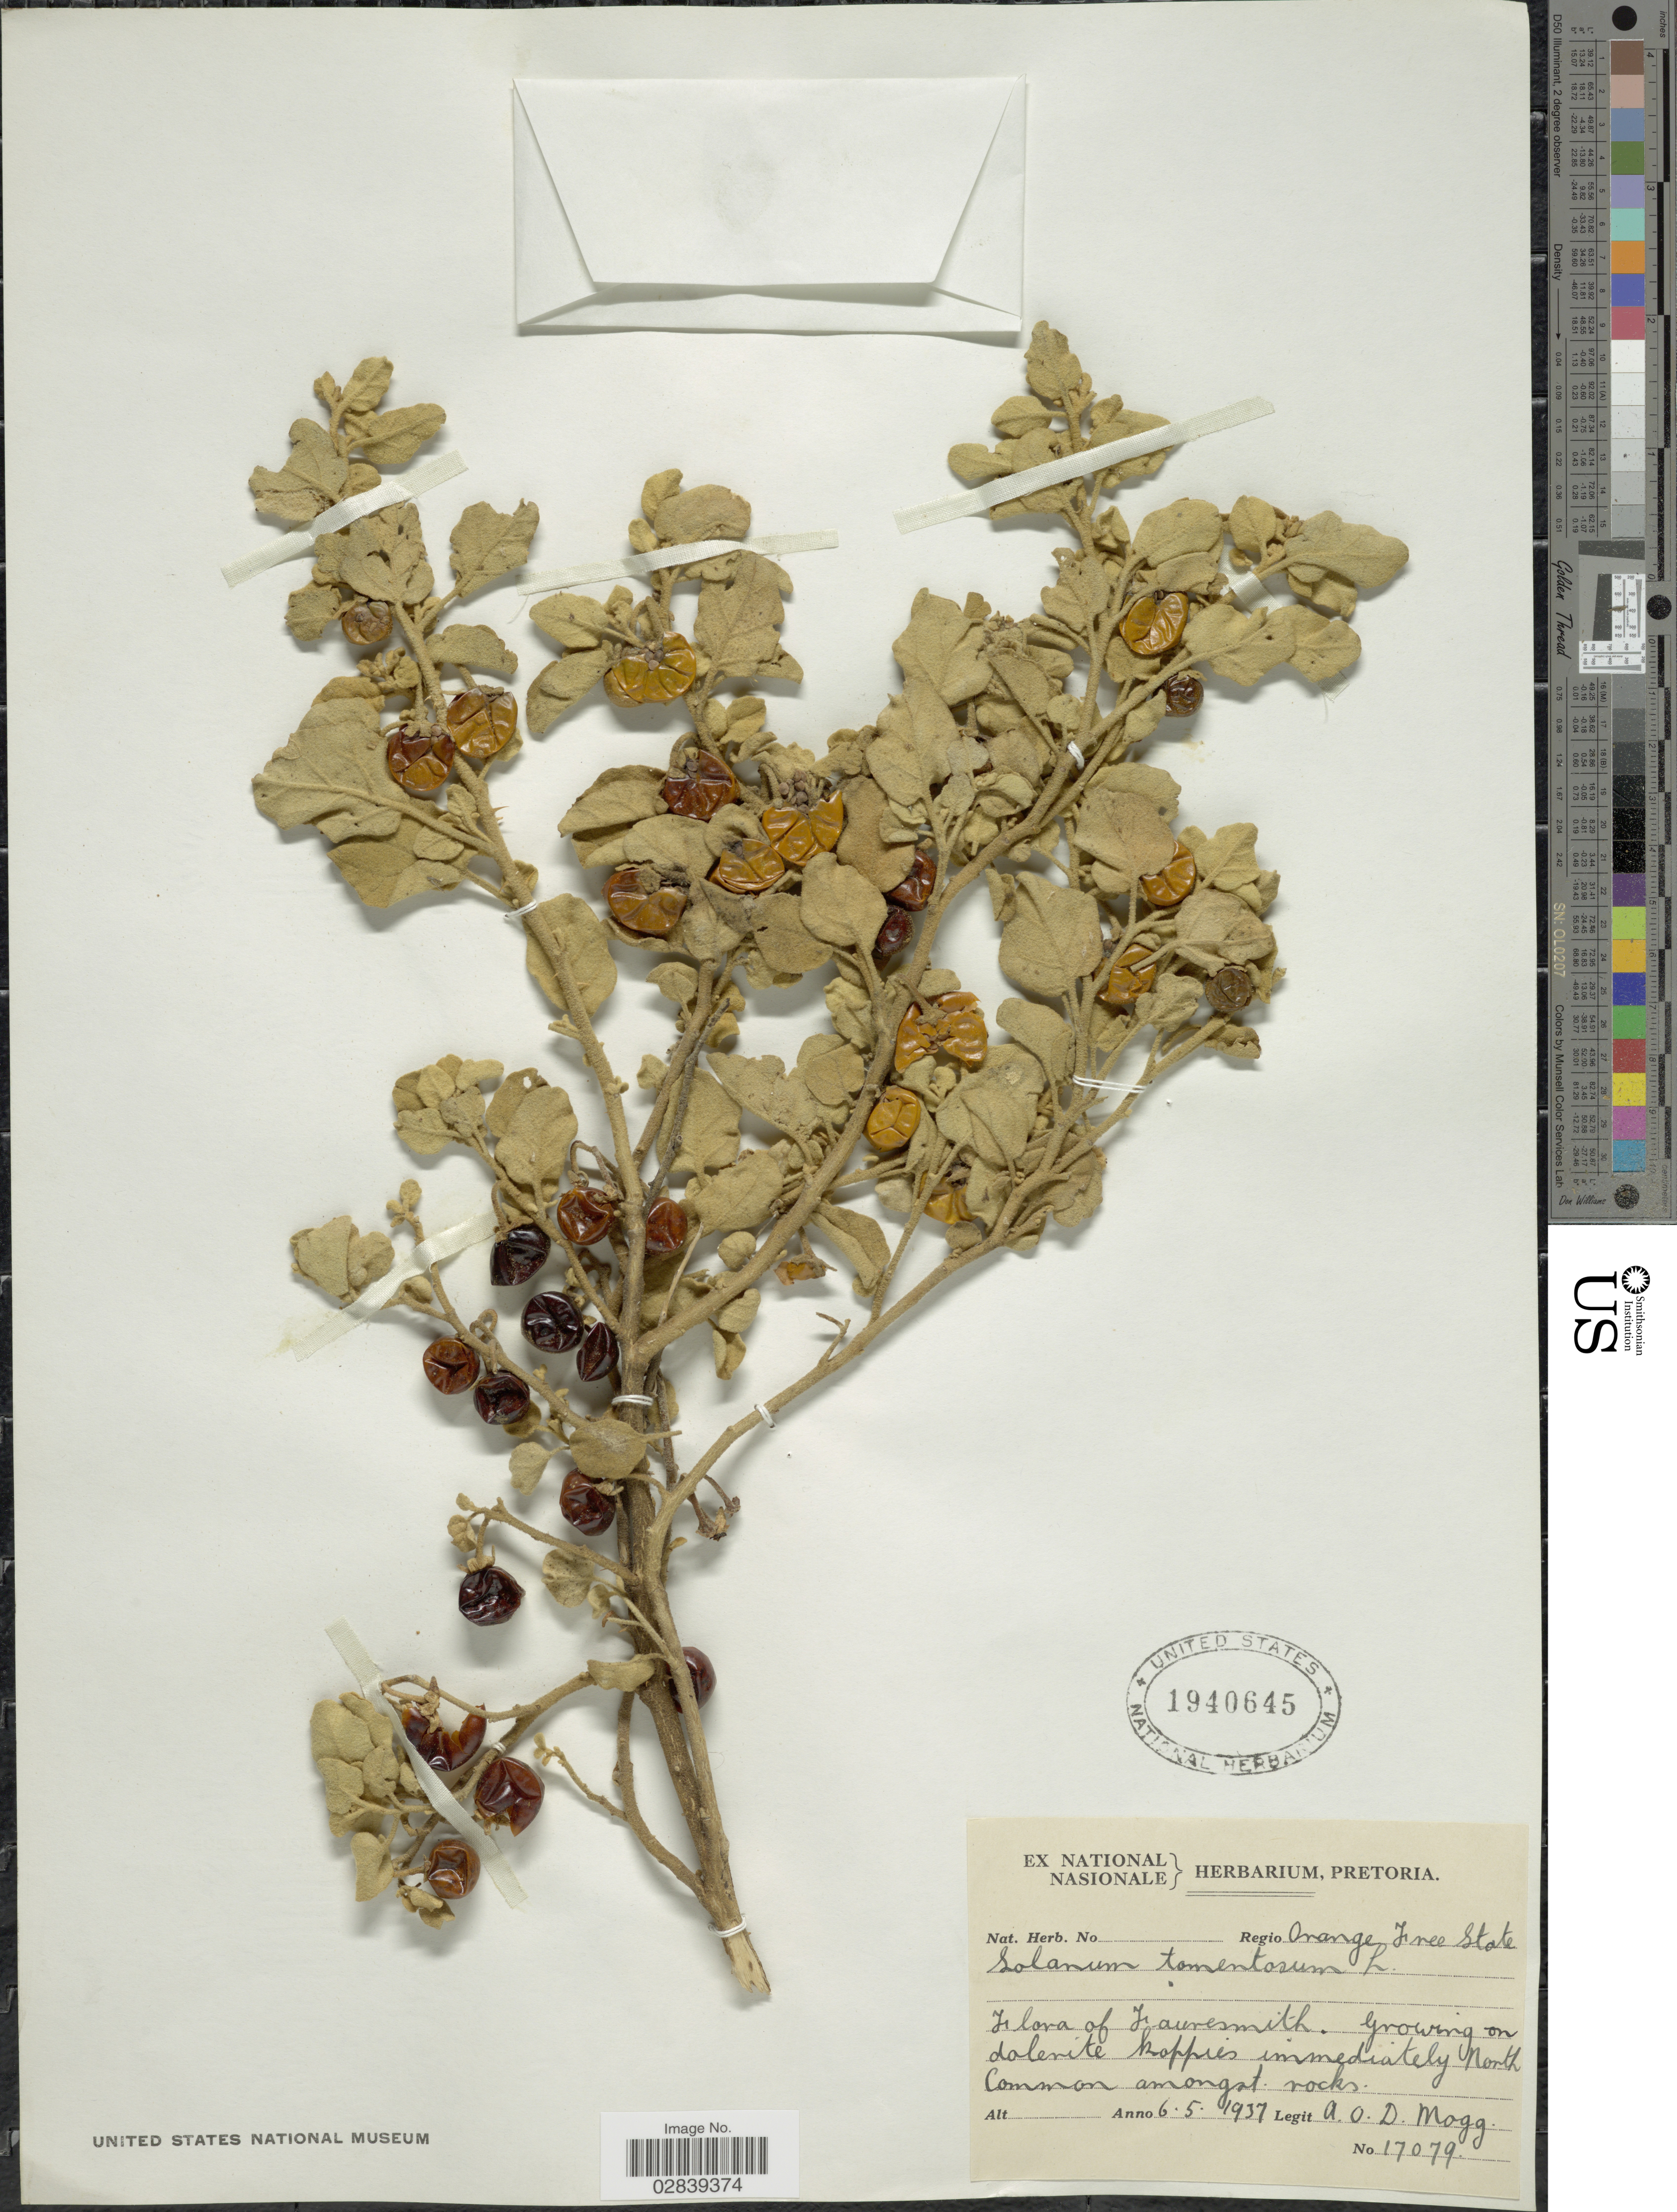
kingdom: Plantae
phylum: Tracheophyta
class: Magnoliopsida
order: Solanales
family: Solanaceae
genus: Solanum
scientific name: Solanum tomentosum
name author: L.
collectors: A. O. Mogg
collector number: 17079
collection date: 1937-05-06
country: South Africa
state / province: Free State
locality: Regio Orange Free State, Fauresmith.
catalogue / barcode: US 1940645